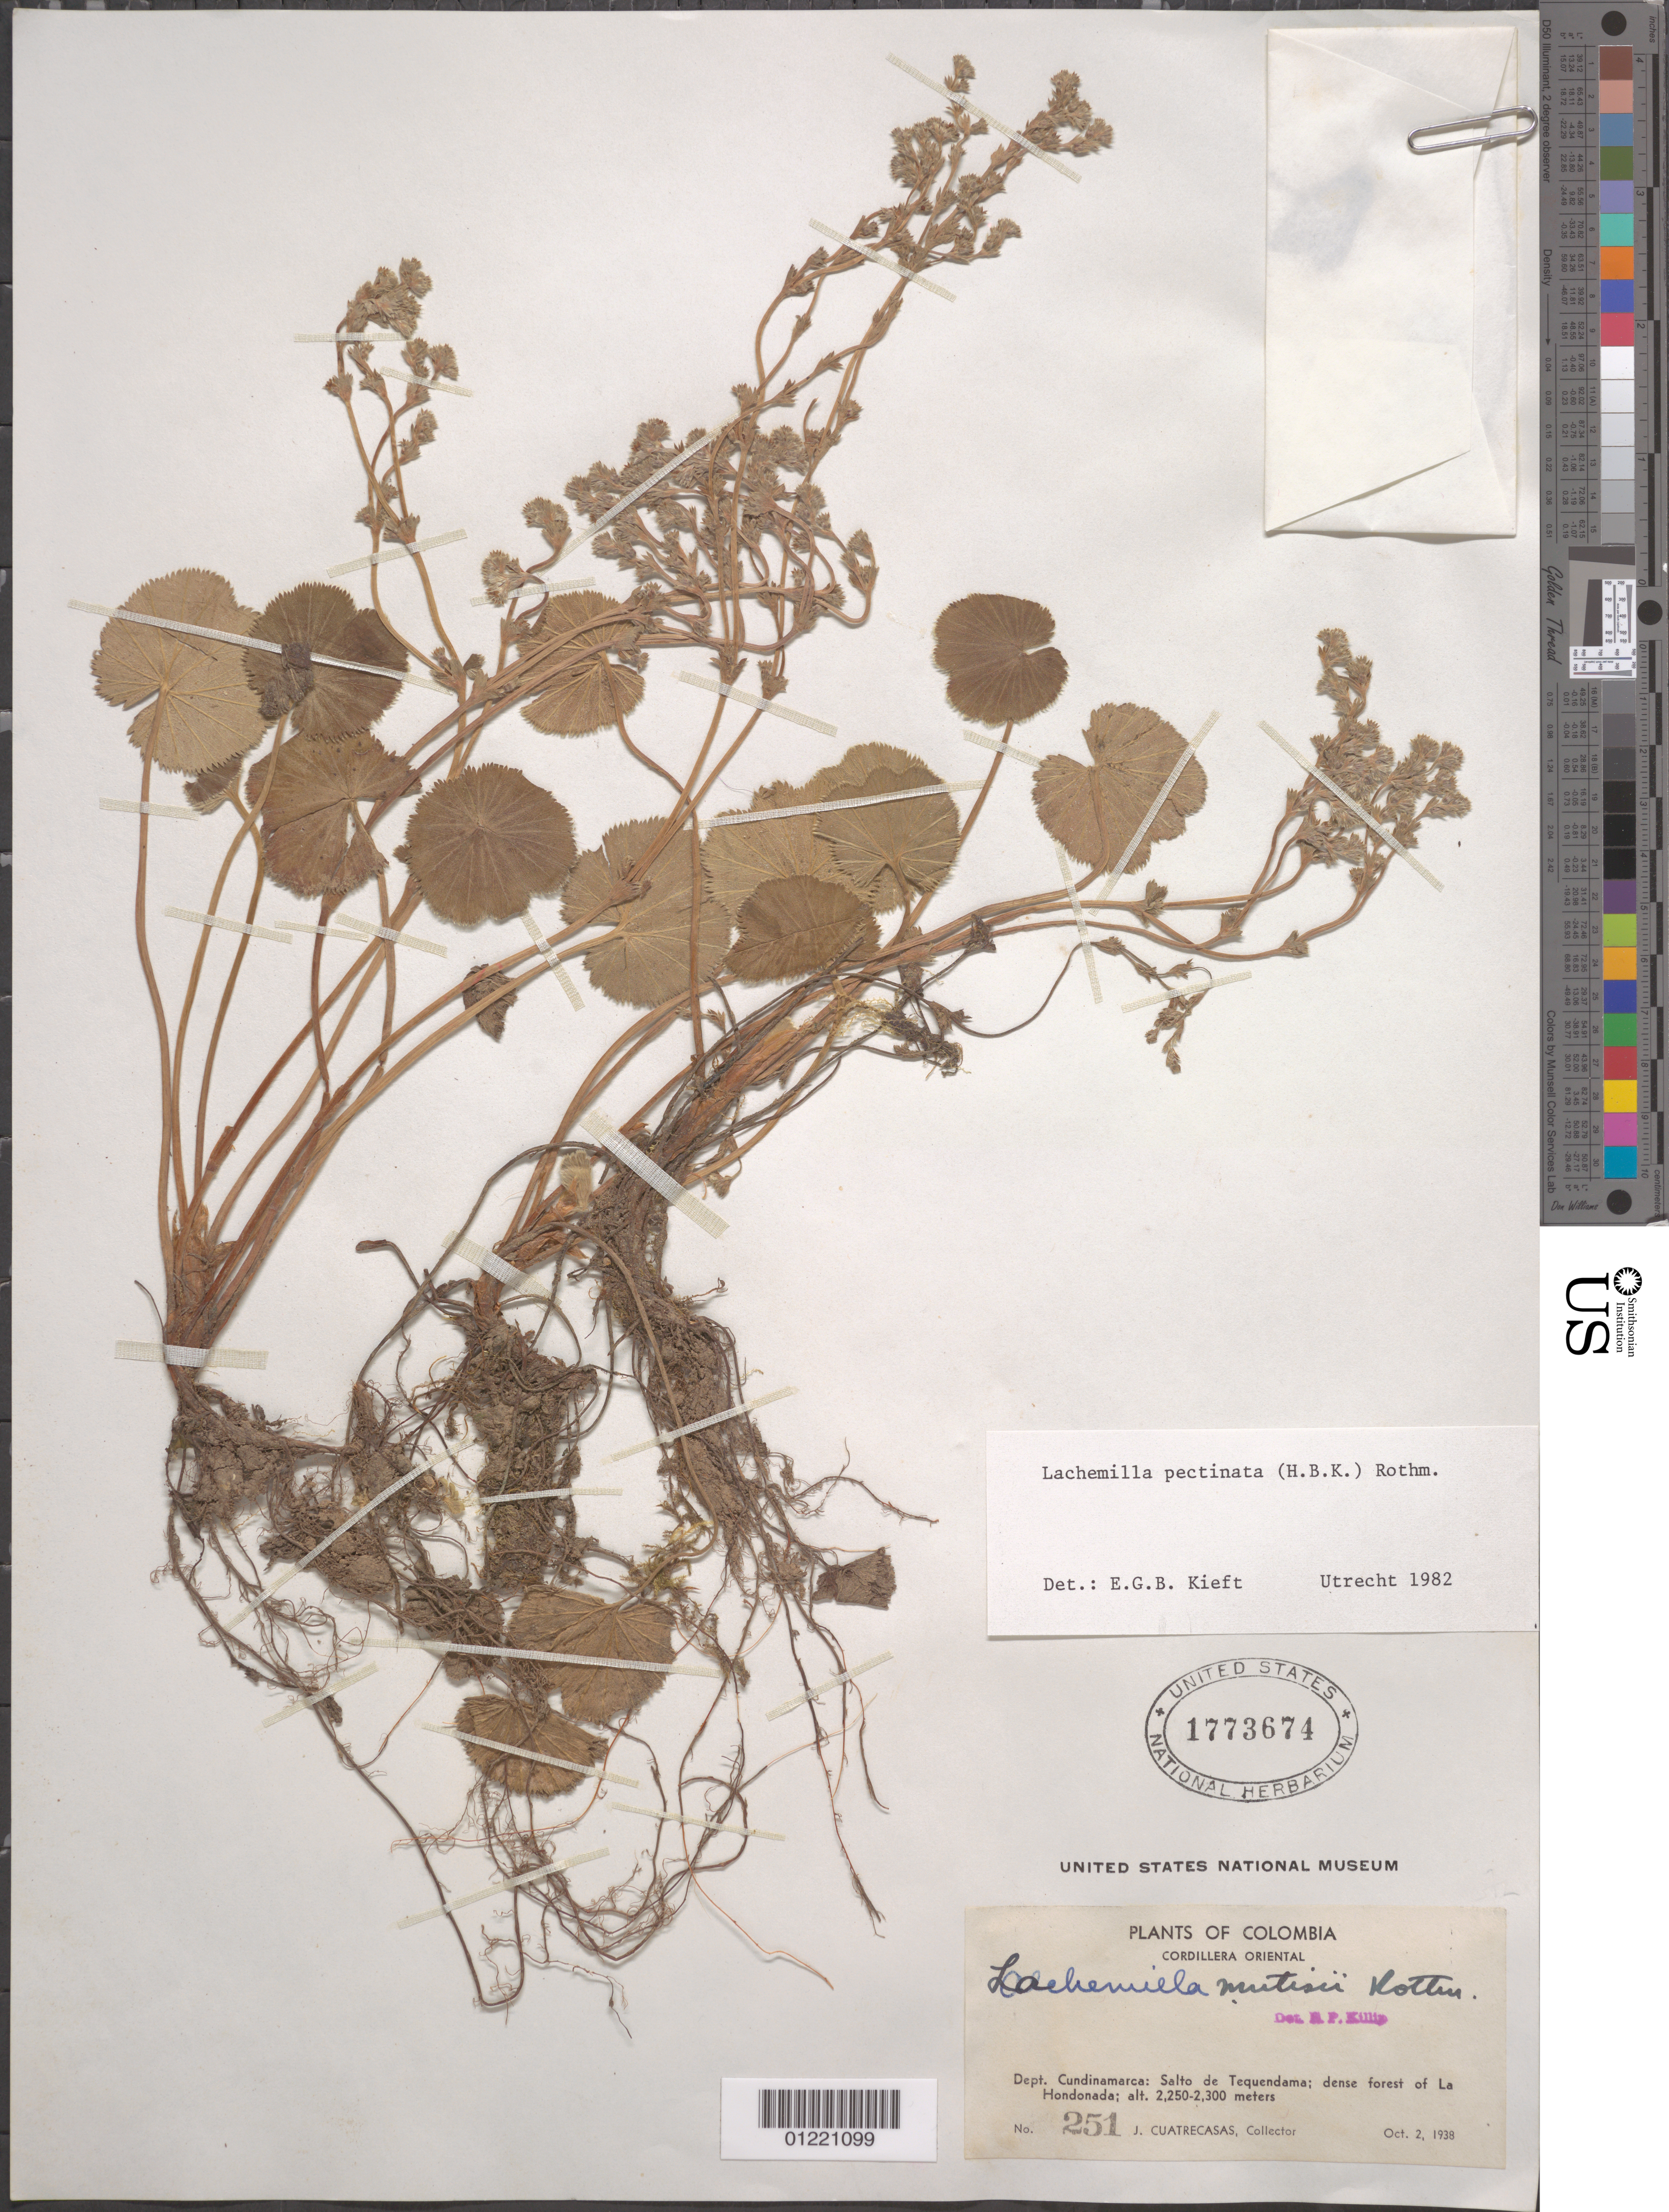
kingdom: Plantae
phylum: Tracheophyta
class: Magnoliopsida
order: Rosales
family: Rosaceae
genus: Lachemilla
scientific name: Lachemilla pectinata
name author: (Kunth) Rothm.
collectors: J. Cuatrecasas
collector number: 251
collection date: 1938-10-02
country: Colombia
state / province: Cundinamarca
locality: Salto de Tequendama; dense forest of La Hondonada.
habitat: dense forest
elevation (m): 2250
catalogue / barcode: US 1773674